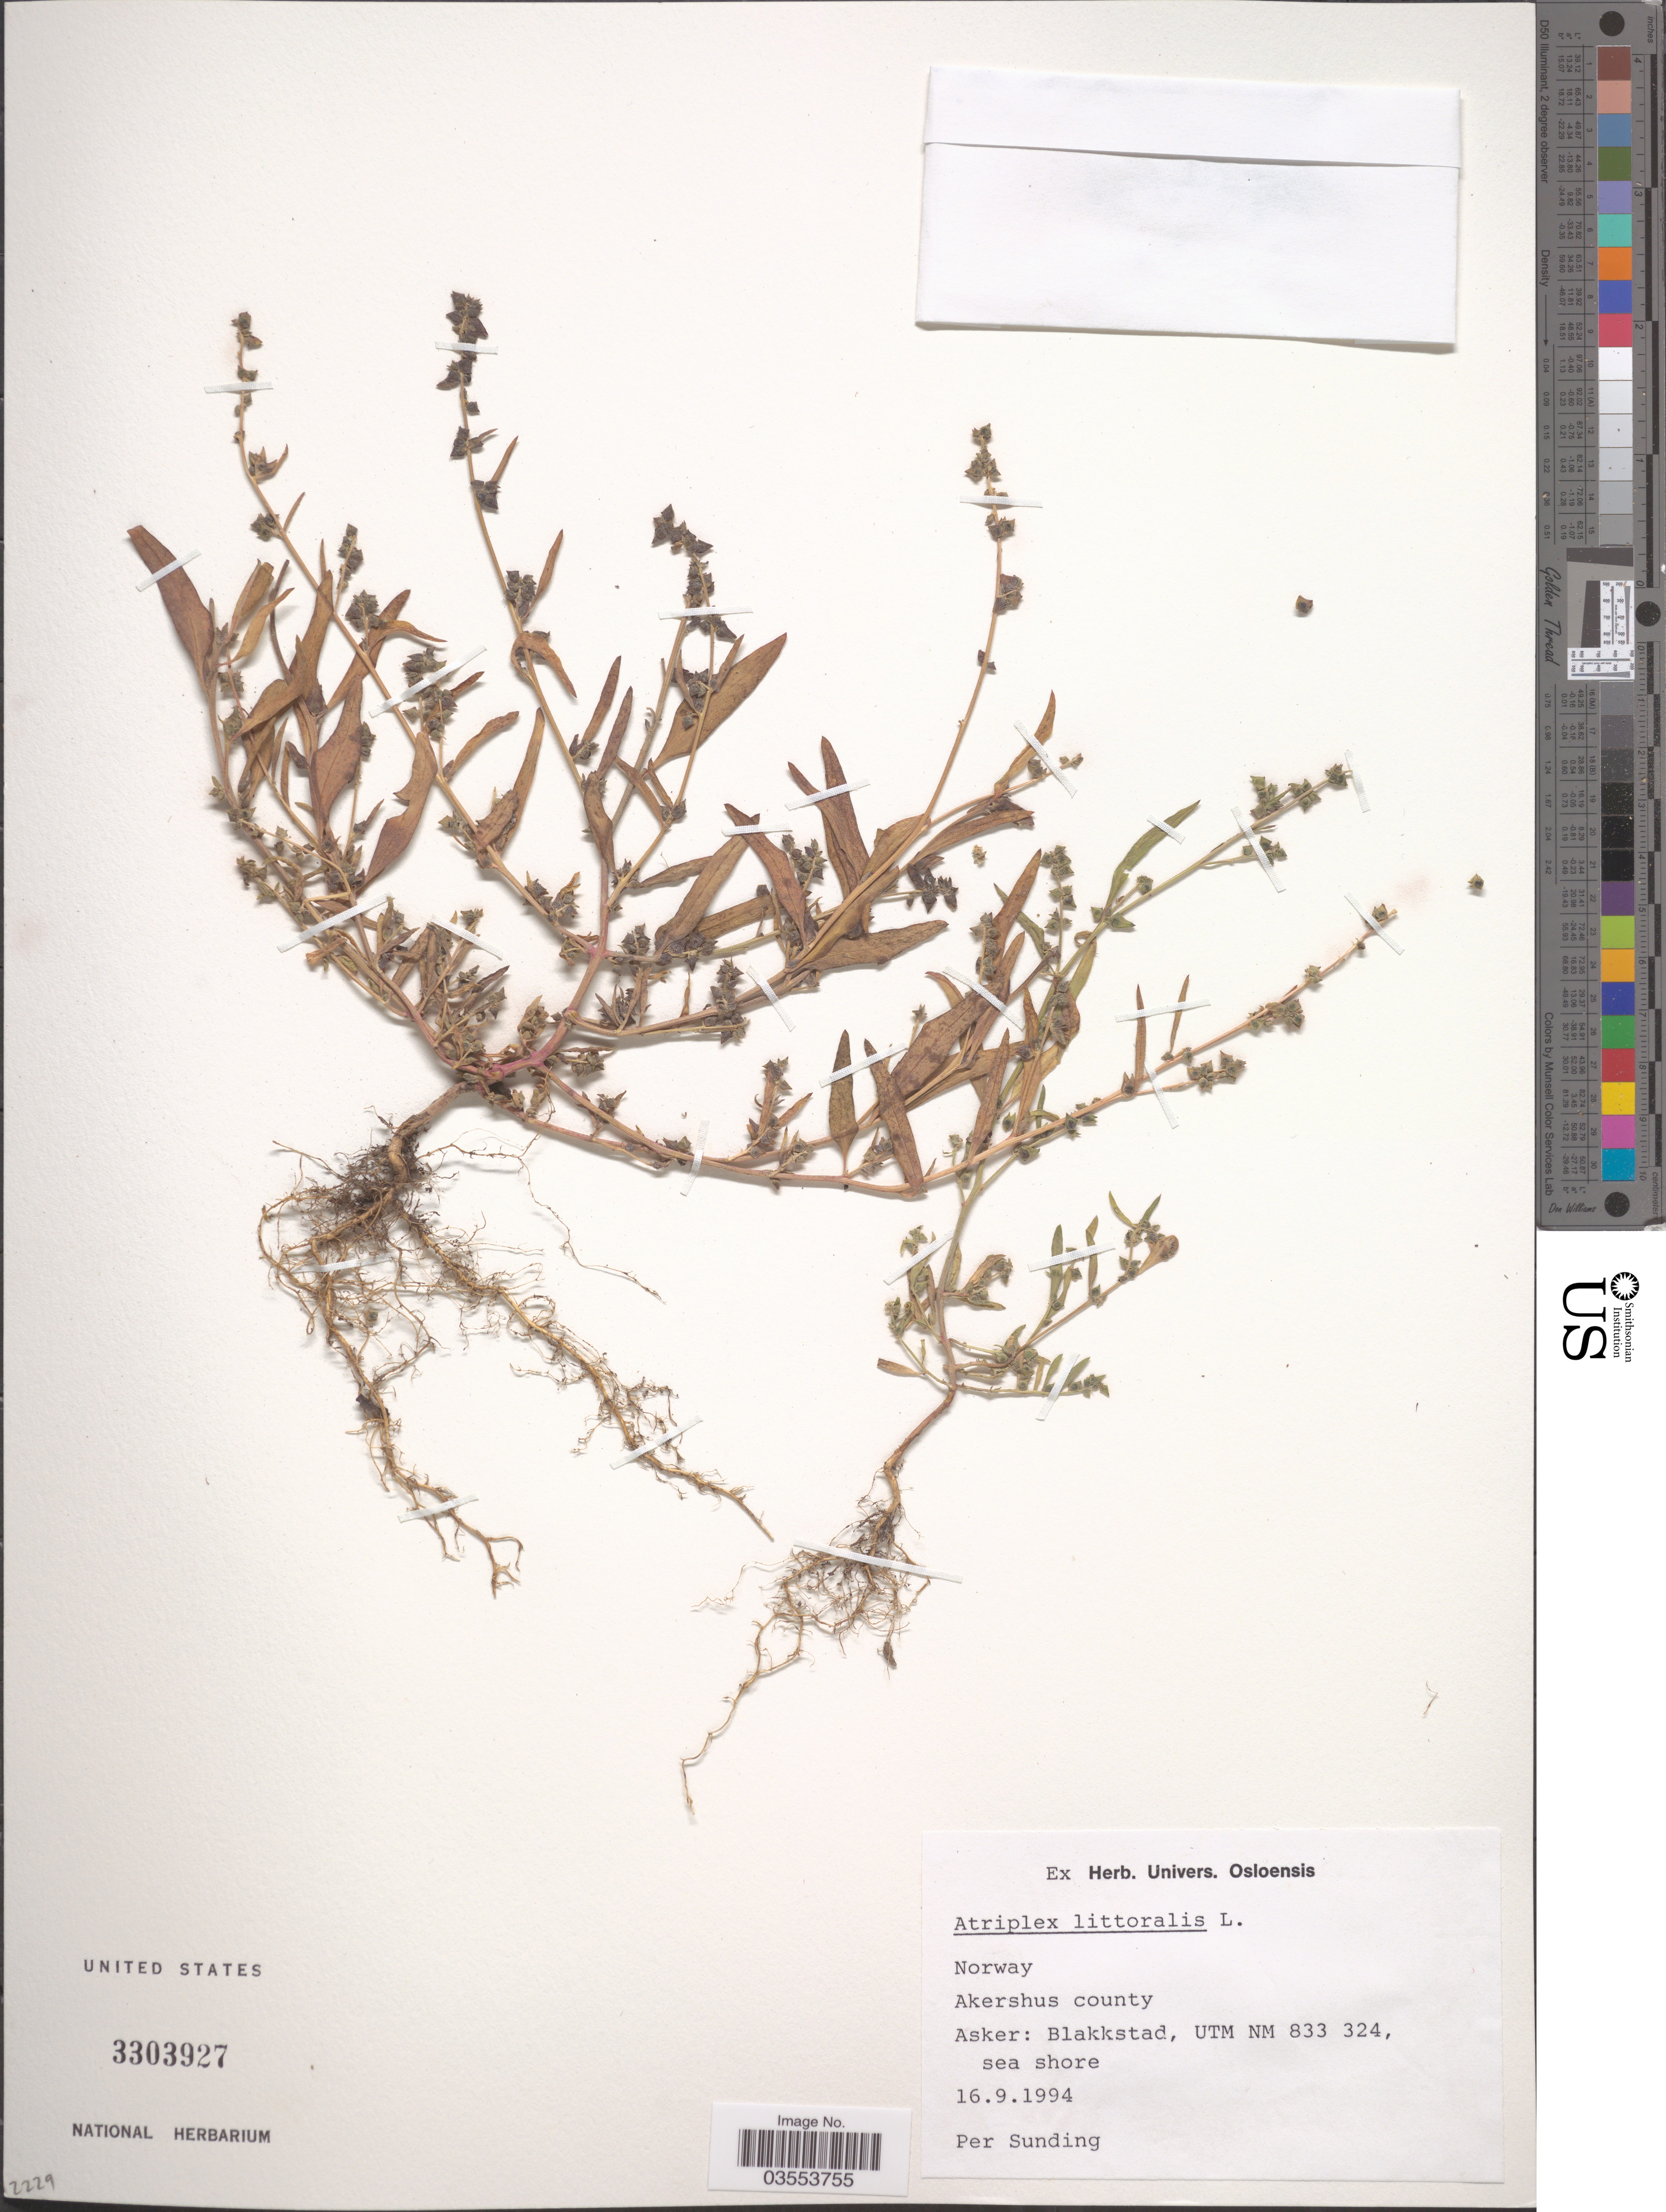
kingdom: Plantae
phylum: Tracheophyta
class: Magnoliopsida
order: Caryophyllales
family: Amaranthaceae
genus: Atriplex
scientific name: Atriplex littoralis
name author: L.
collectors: P. O. Sunding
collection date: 1994-09-16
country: Norway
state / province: Akershus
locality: Akershus county. Asker: Blakkstad, UTM NM 833 324, sea shore.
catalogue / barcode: US 3303927